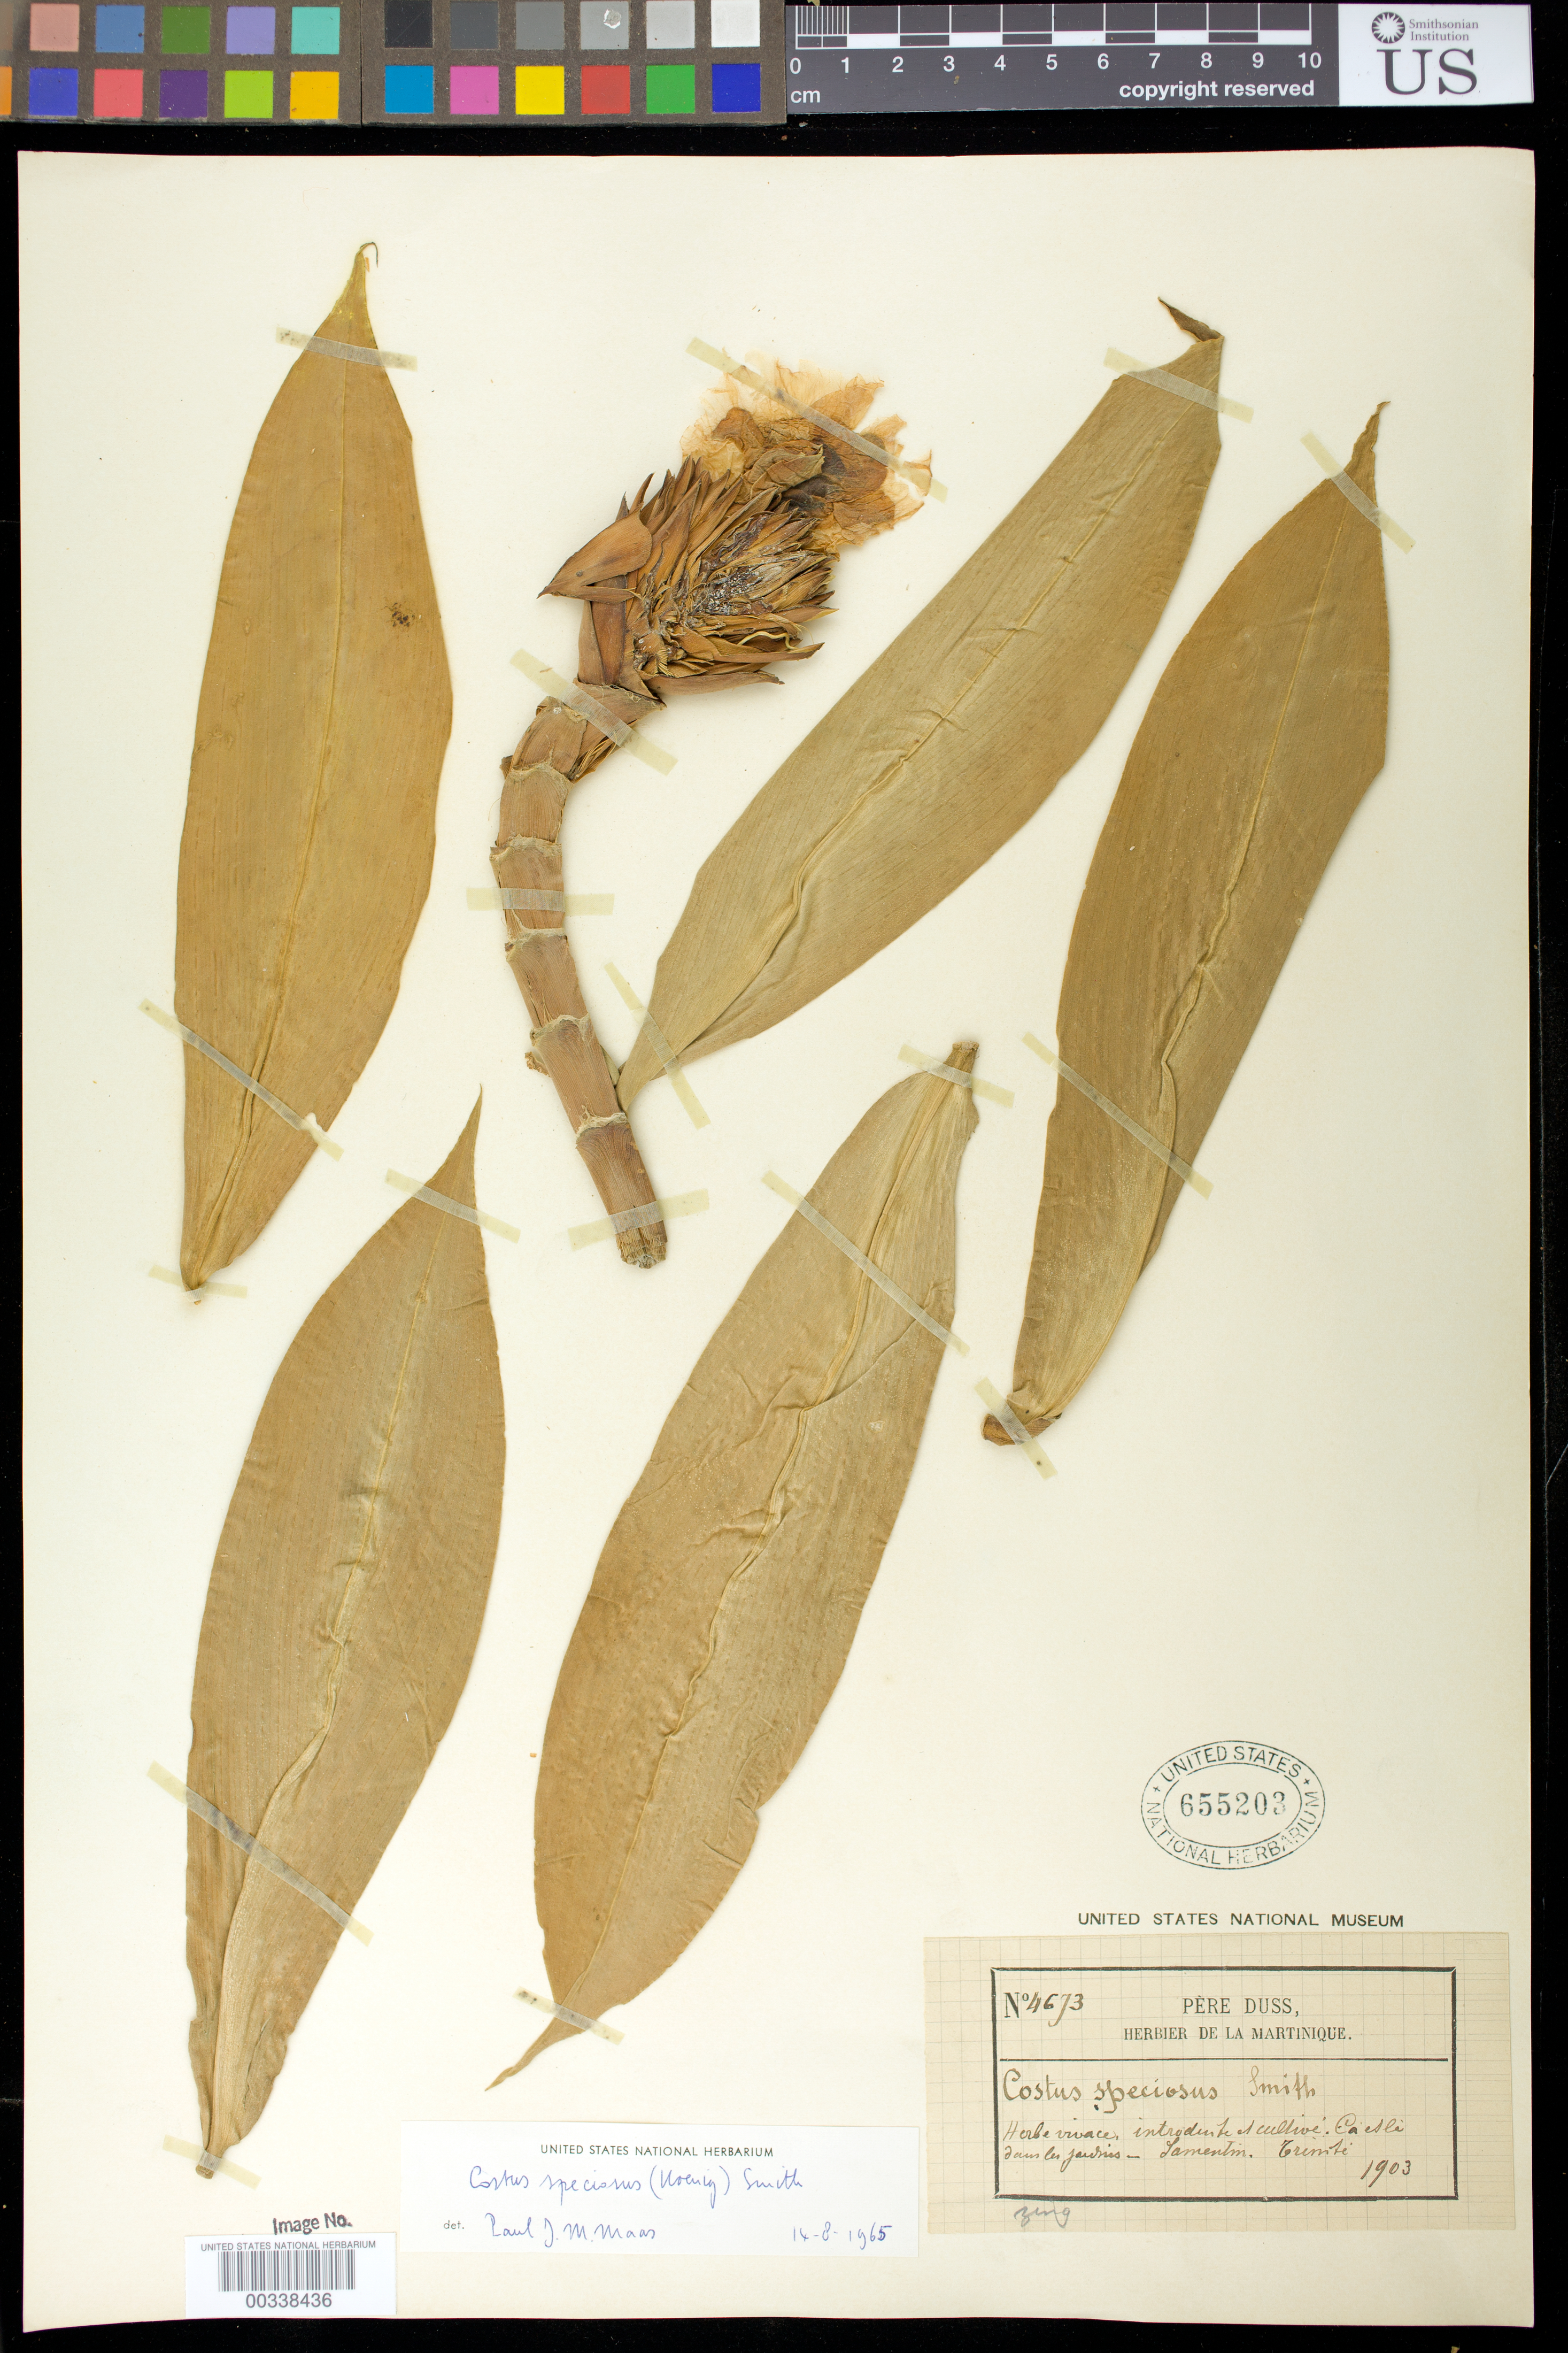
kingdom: Plantae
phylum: Tracheophyta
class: Liliopsida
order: Zingiberales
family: Costaceae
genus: Hellenia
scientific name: Hellenia speciosa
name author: (J. Koenig) S.R. Dutta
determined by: (US) Smithsonian Institution - National Museum of Natural History - Department of Botany (UNITED STATES)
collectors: Père Duss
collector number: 4673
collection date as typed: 1903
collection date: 1903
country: Martinique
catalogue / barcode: US 655203